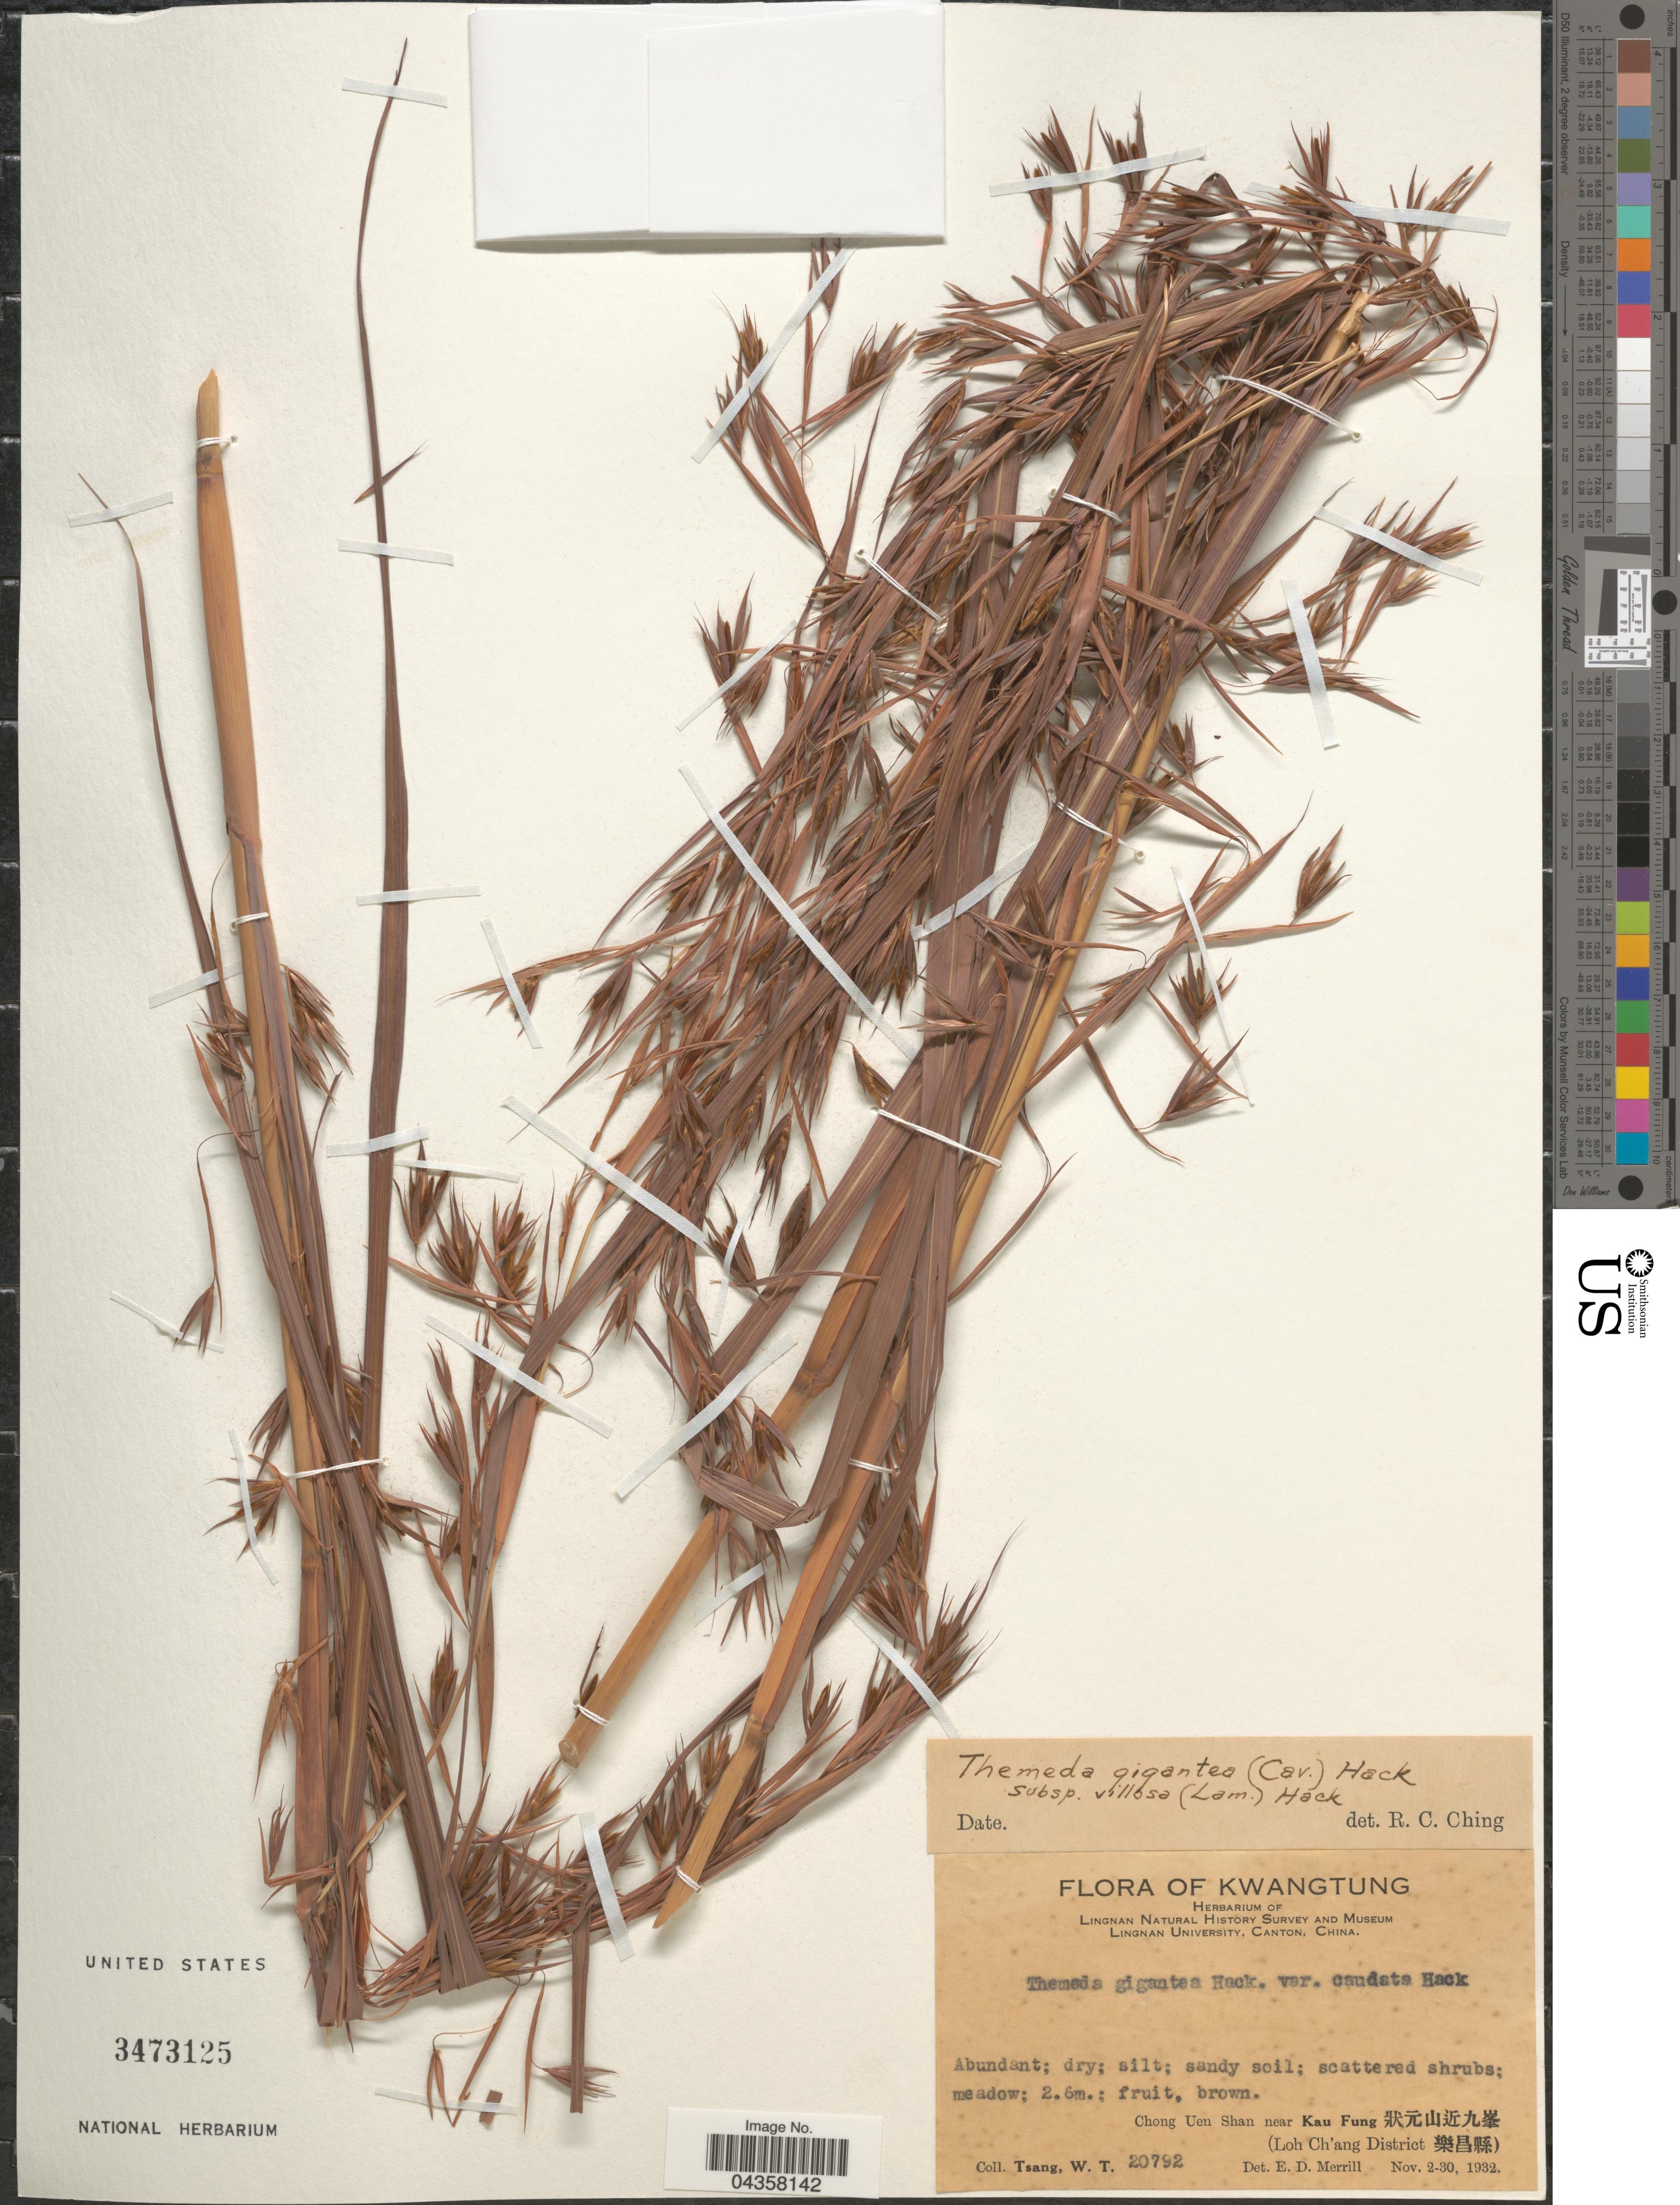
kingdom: Plantae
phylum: Tracheophyta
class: Liliopsida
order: Poales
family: Poaceae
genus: Themeda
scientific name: Themeda gigantea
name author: Hack.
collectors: W. T. Tsang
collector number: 20792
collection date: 1932-11-02/1932-11-30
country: China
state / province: Guangdong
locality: Kwangtung. Lingnan Natural History Survey and Museum Lingnan University, Canton, China. Chong Uen Shan near Kau Fung X. (Loh Ch'ang District X).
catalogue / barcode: US 3473125